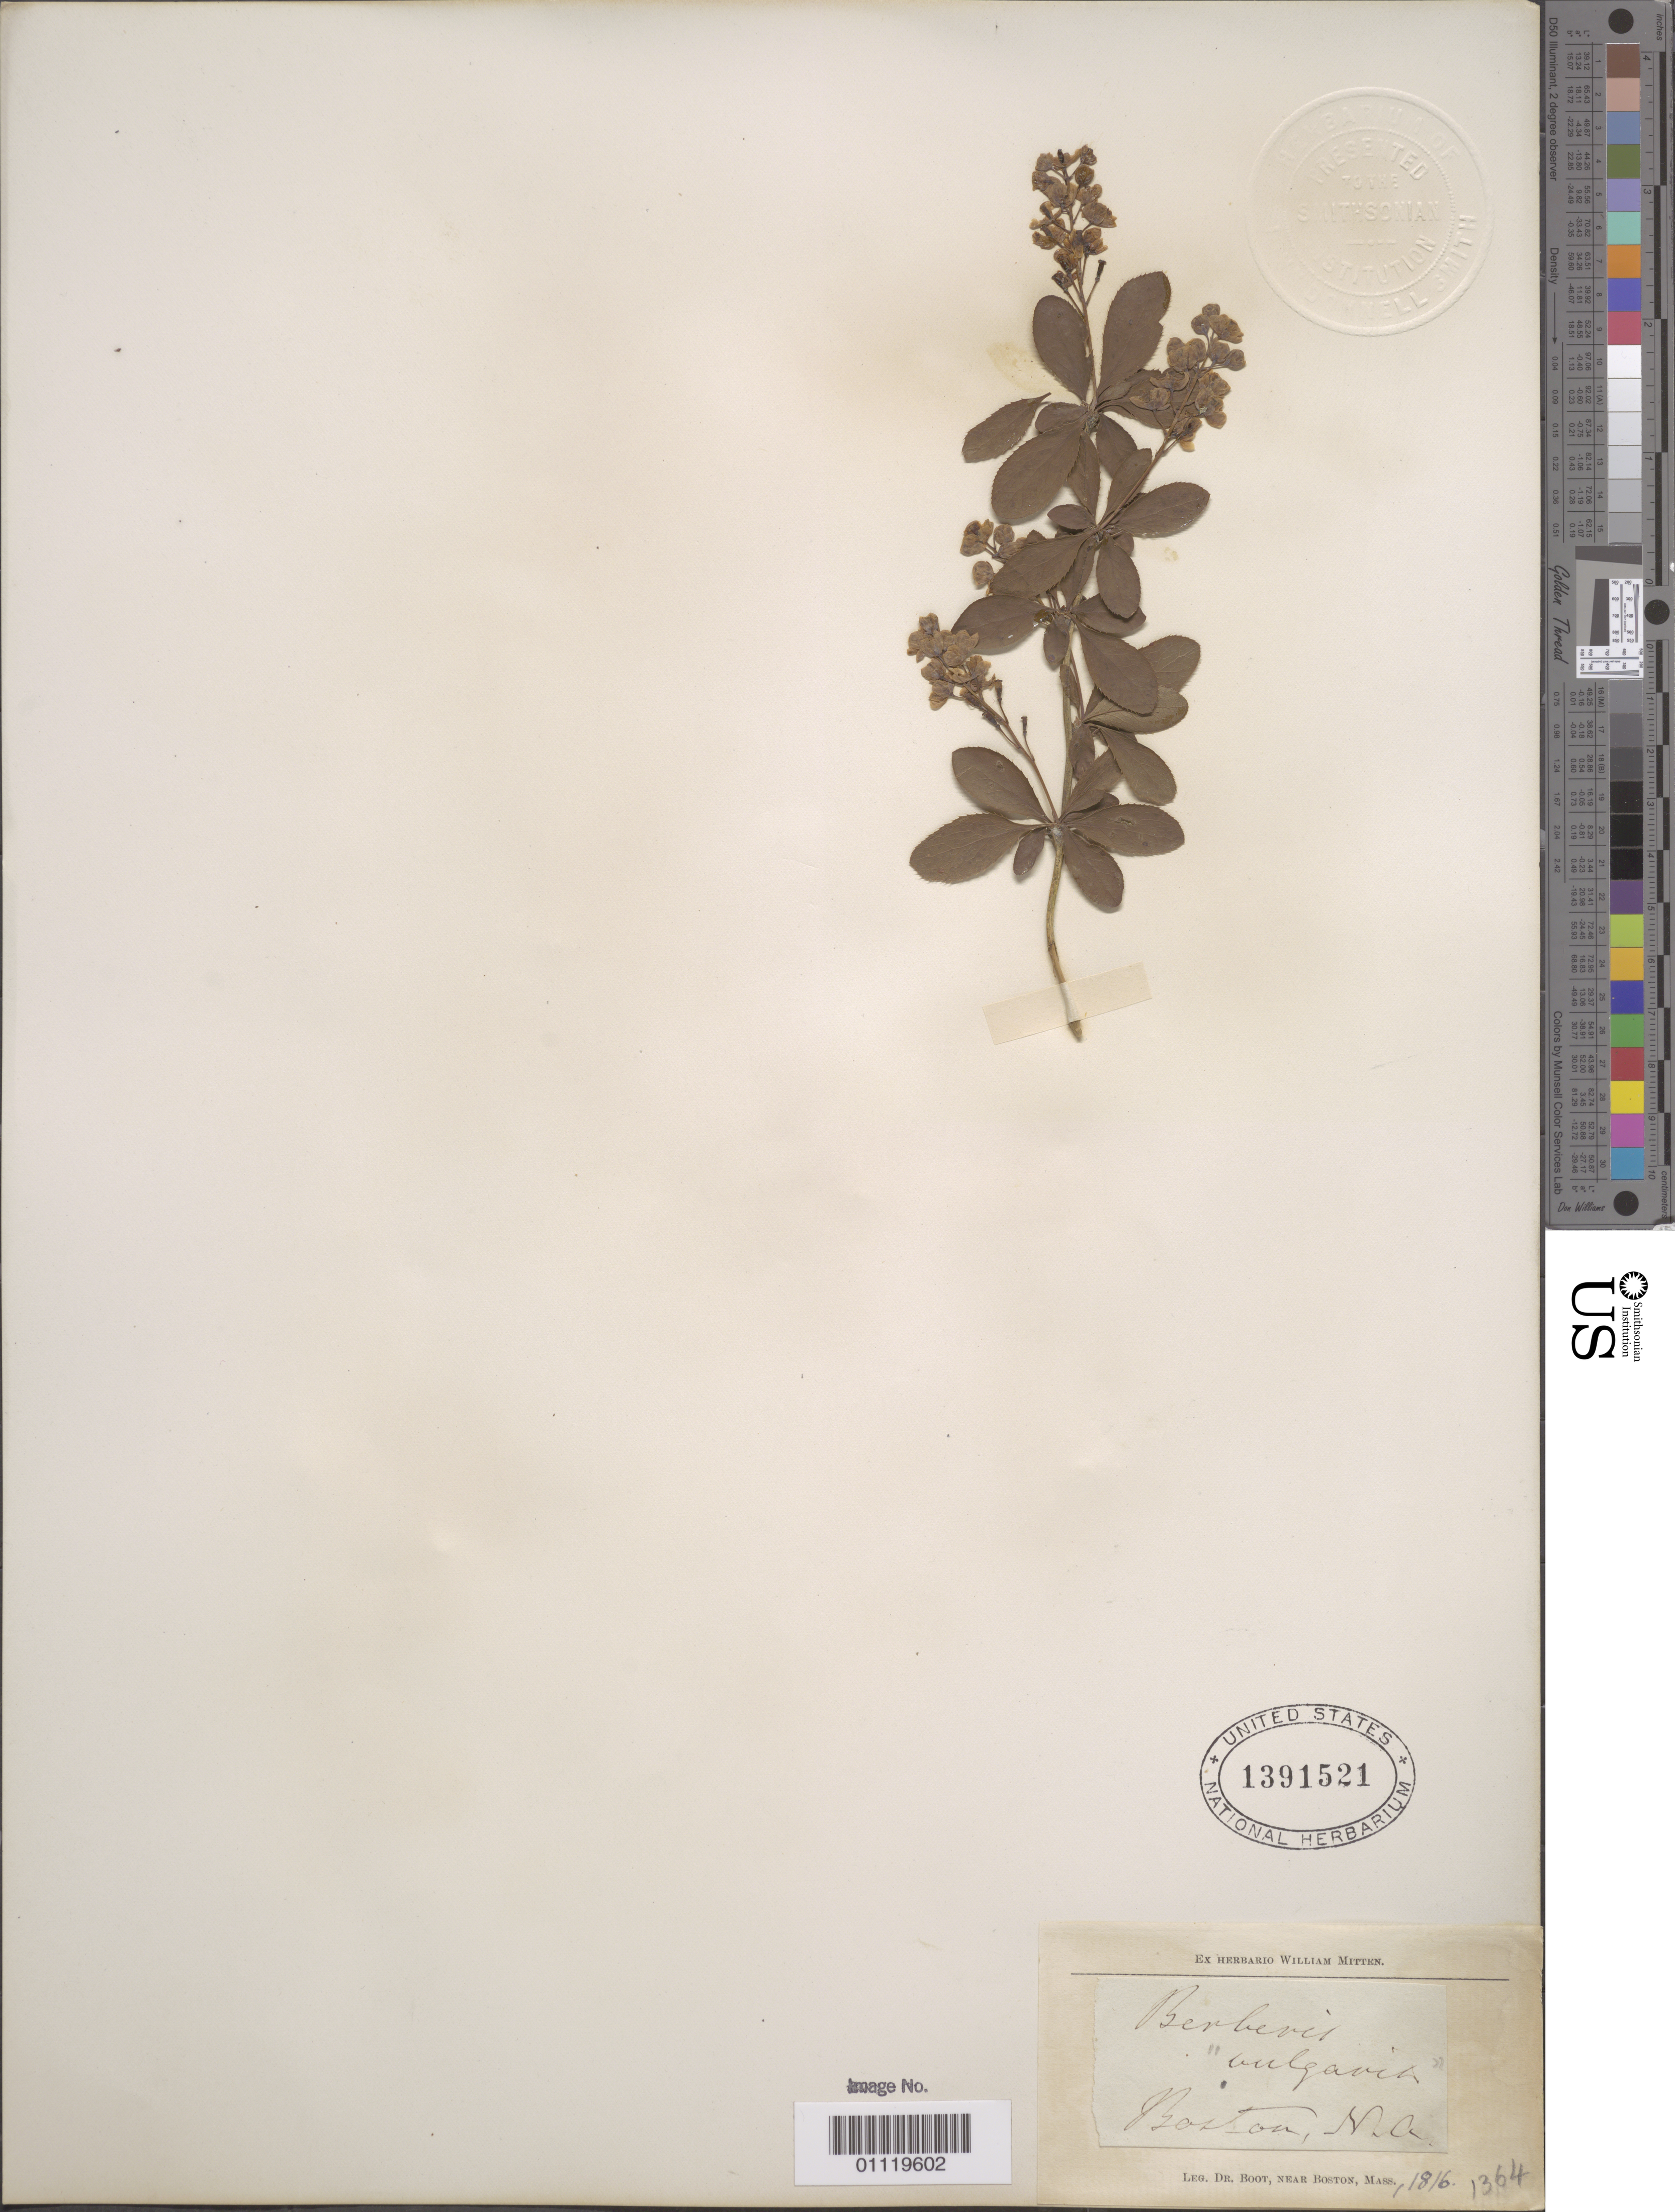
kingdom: Plantae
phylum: Tracheophyta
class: Magnoliopsida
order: Ranunculales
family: Berberidaceae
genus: Berberis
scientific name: Berberis vulgaris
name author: L.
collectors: Boot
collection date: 1816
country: United States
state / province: Massachusetts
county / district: Suffolk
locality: Near Boston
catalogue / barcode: US 1391521